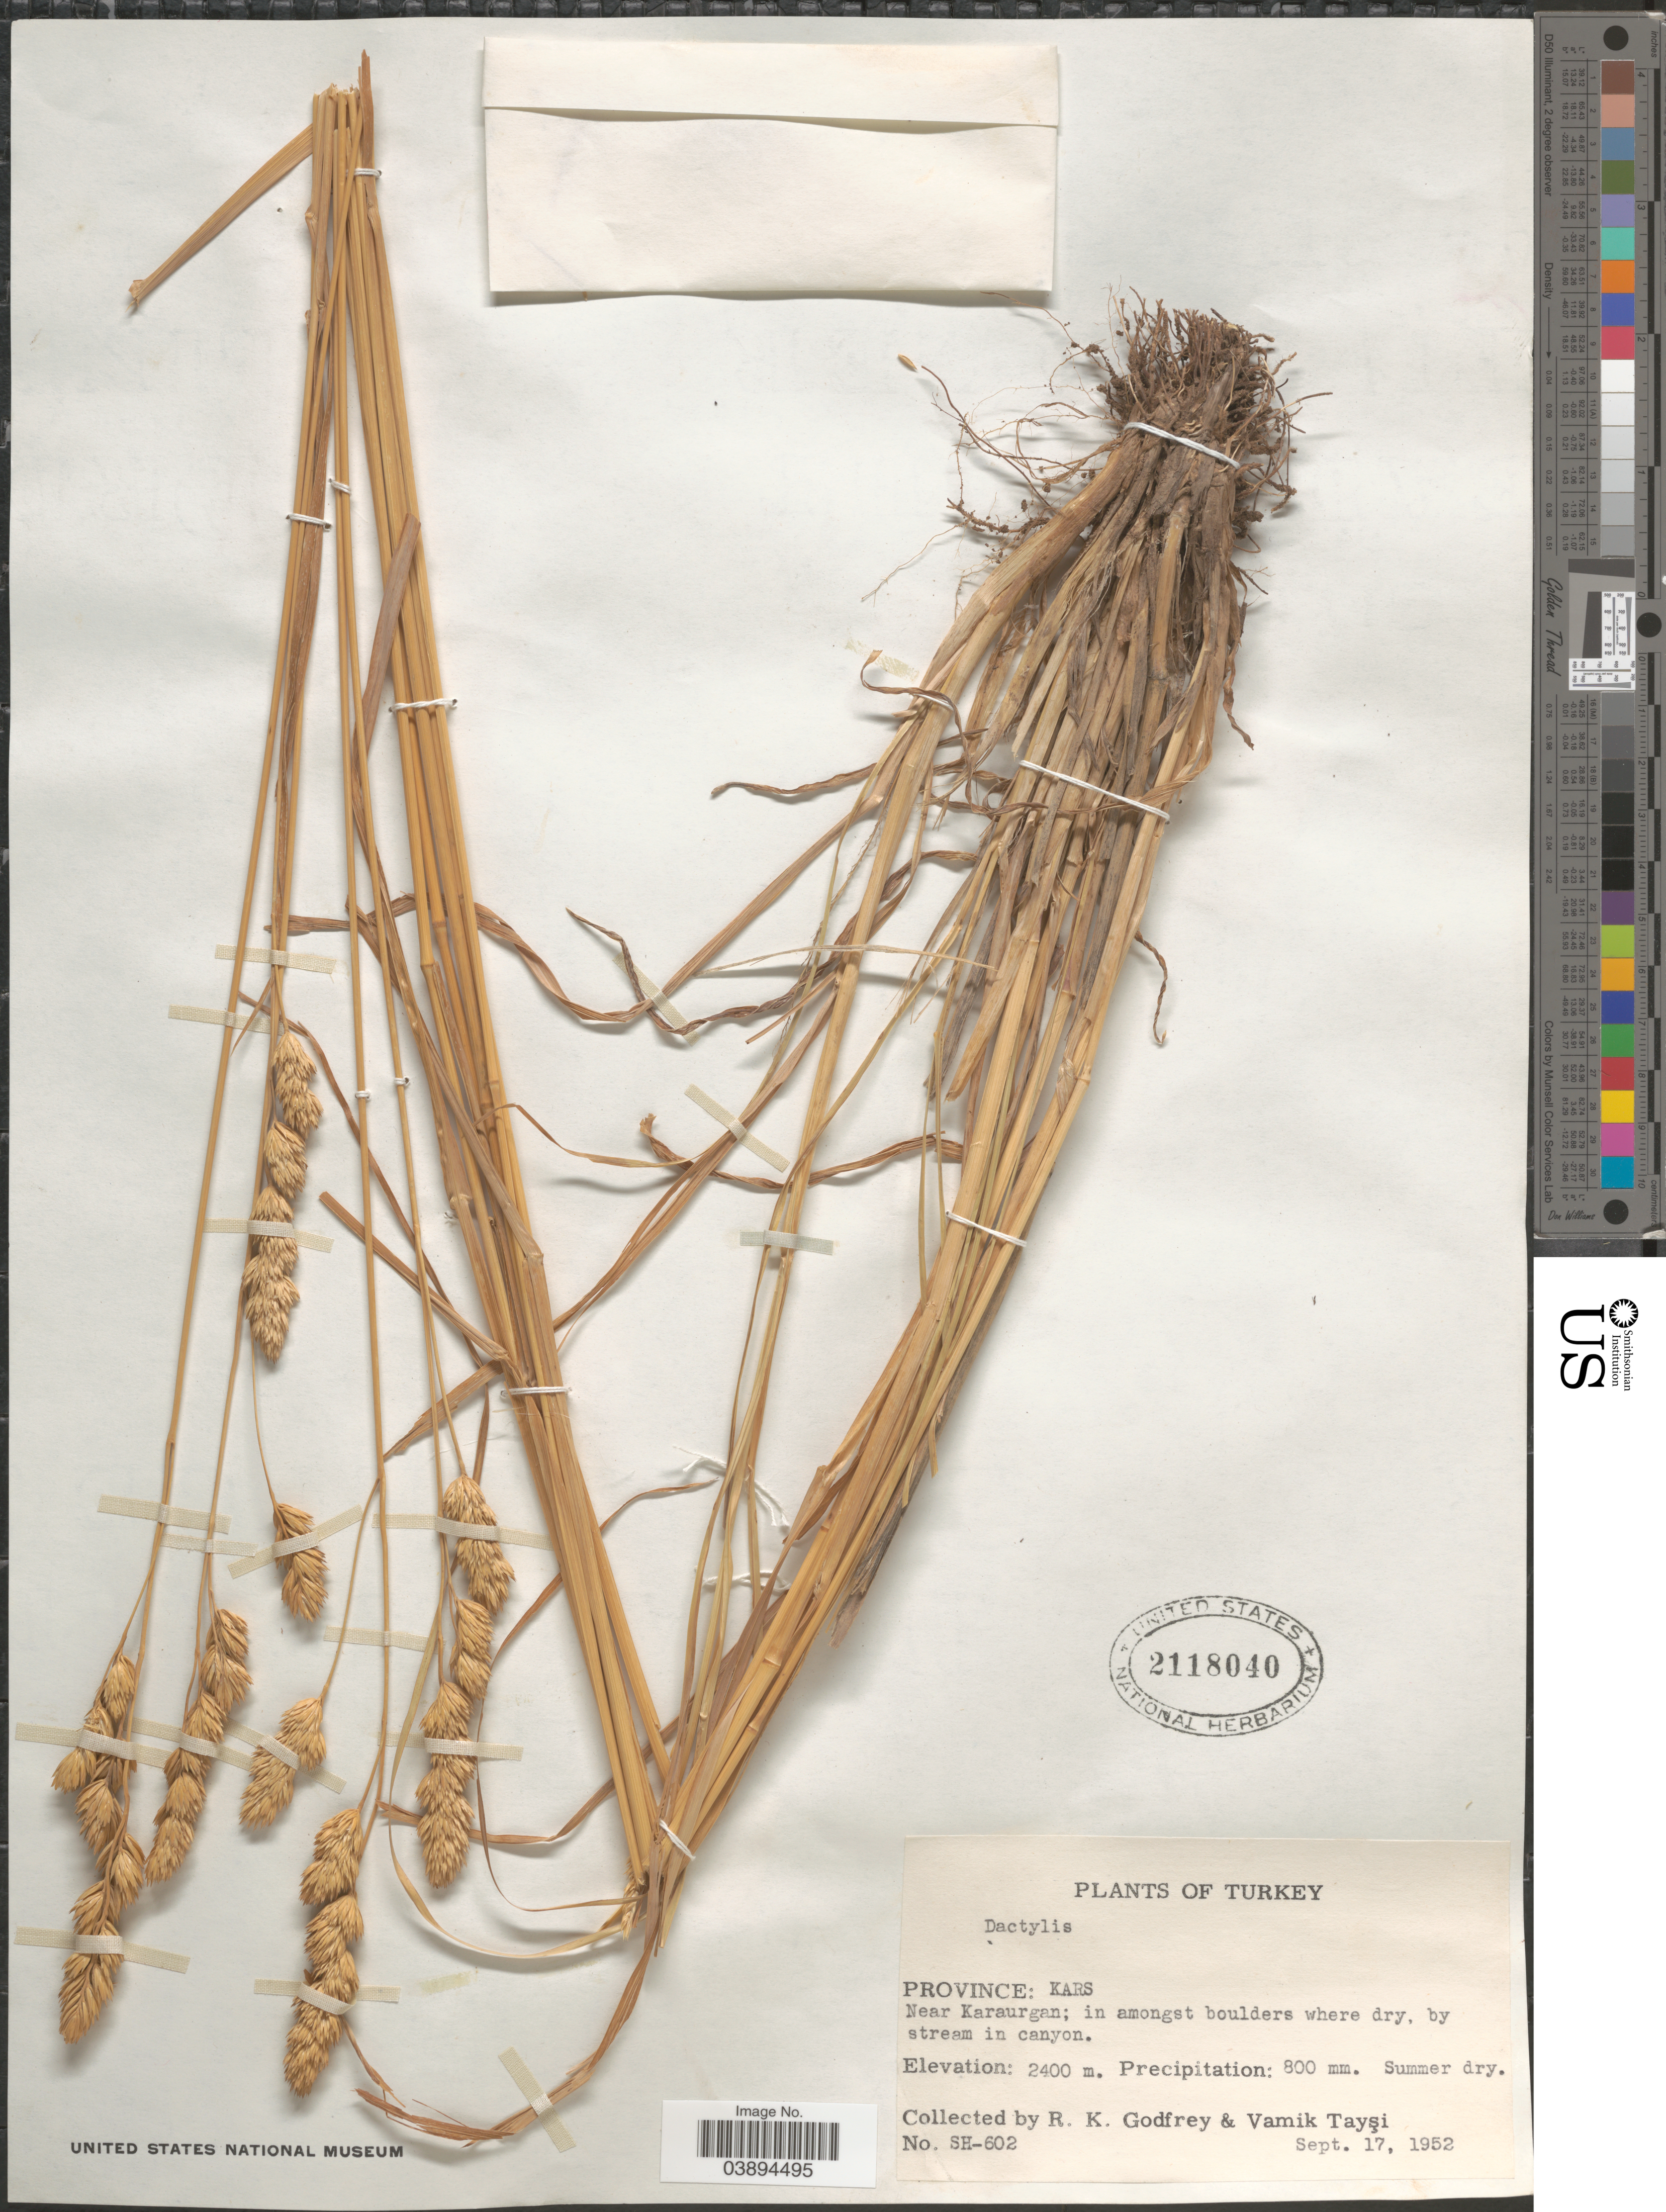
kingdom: Plantae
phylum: Tracheophyta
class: Liliopsida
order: Poales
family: Poaceae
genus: Dactylis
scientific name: Dactylis sp.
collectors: R. K. Godfrey & V. Taysi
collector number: SH-602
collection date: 1952-09-17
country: Turkey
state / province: Kars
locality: Near Karaurgan; in amongst boulders where dry, by stream in canyon.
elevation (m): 2400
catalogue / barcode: US 2118040